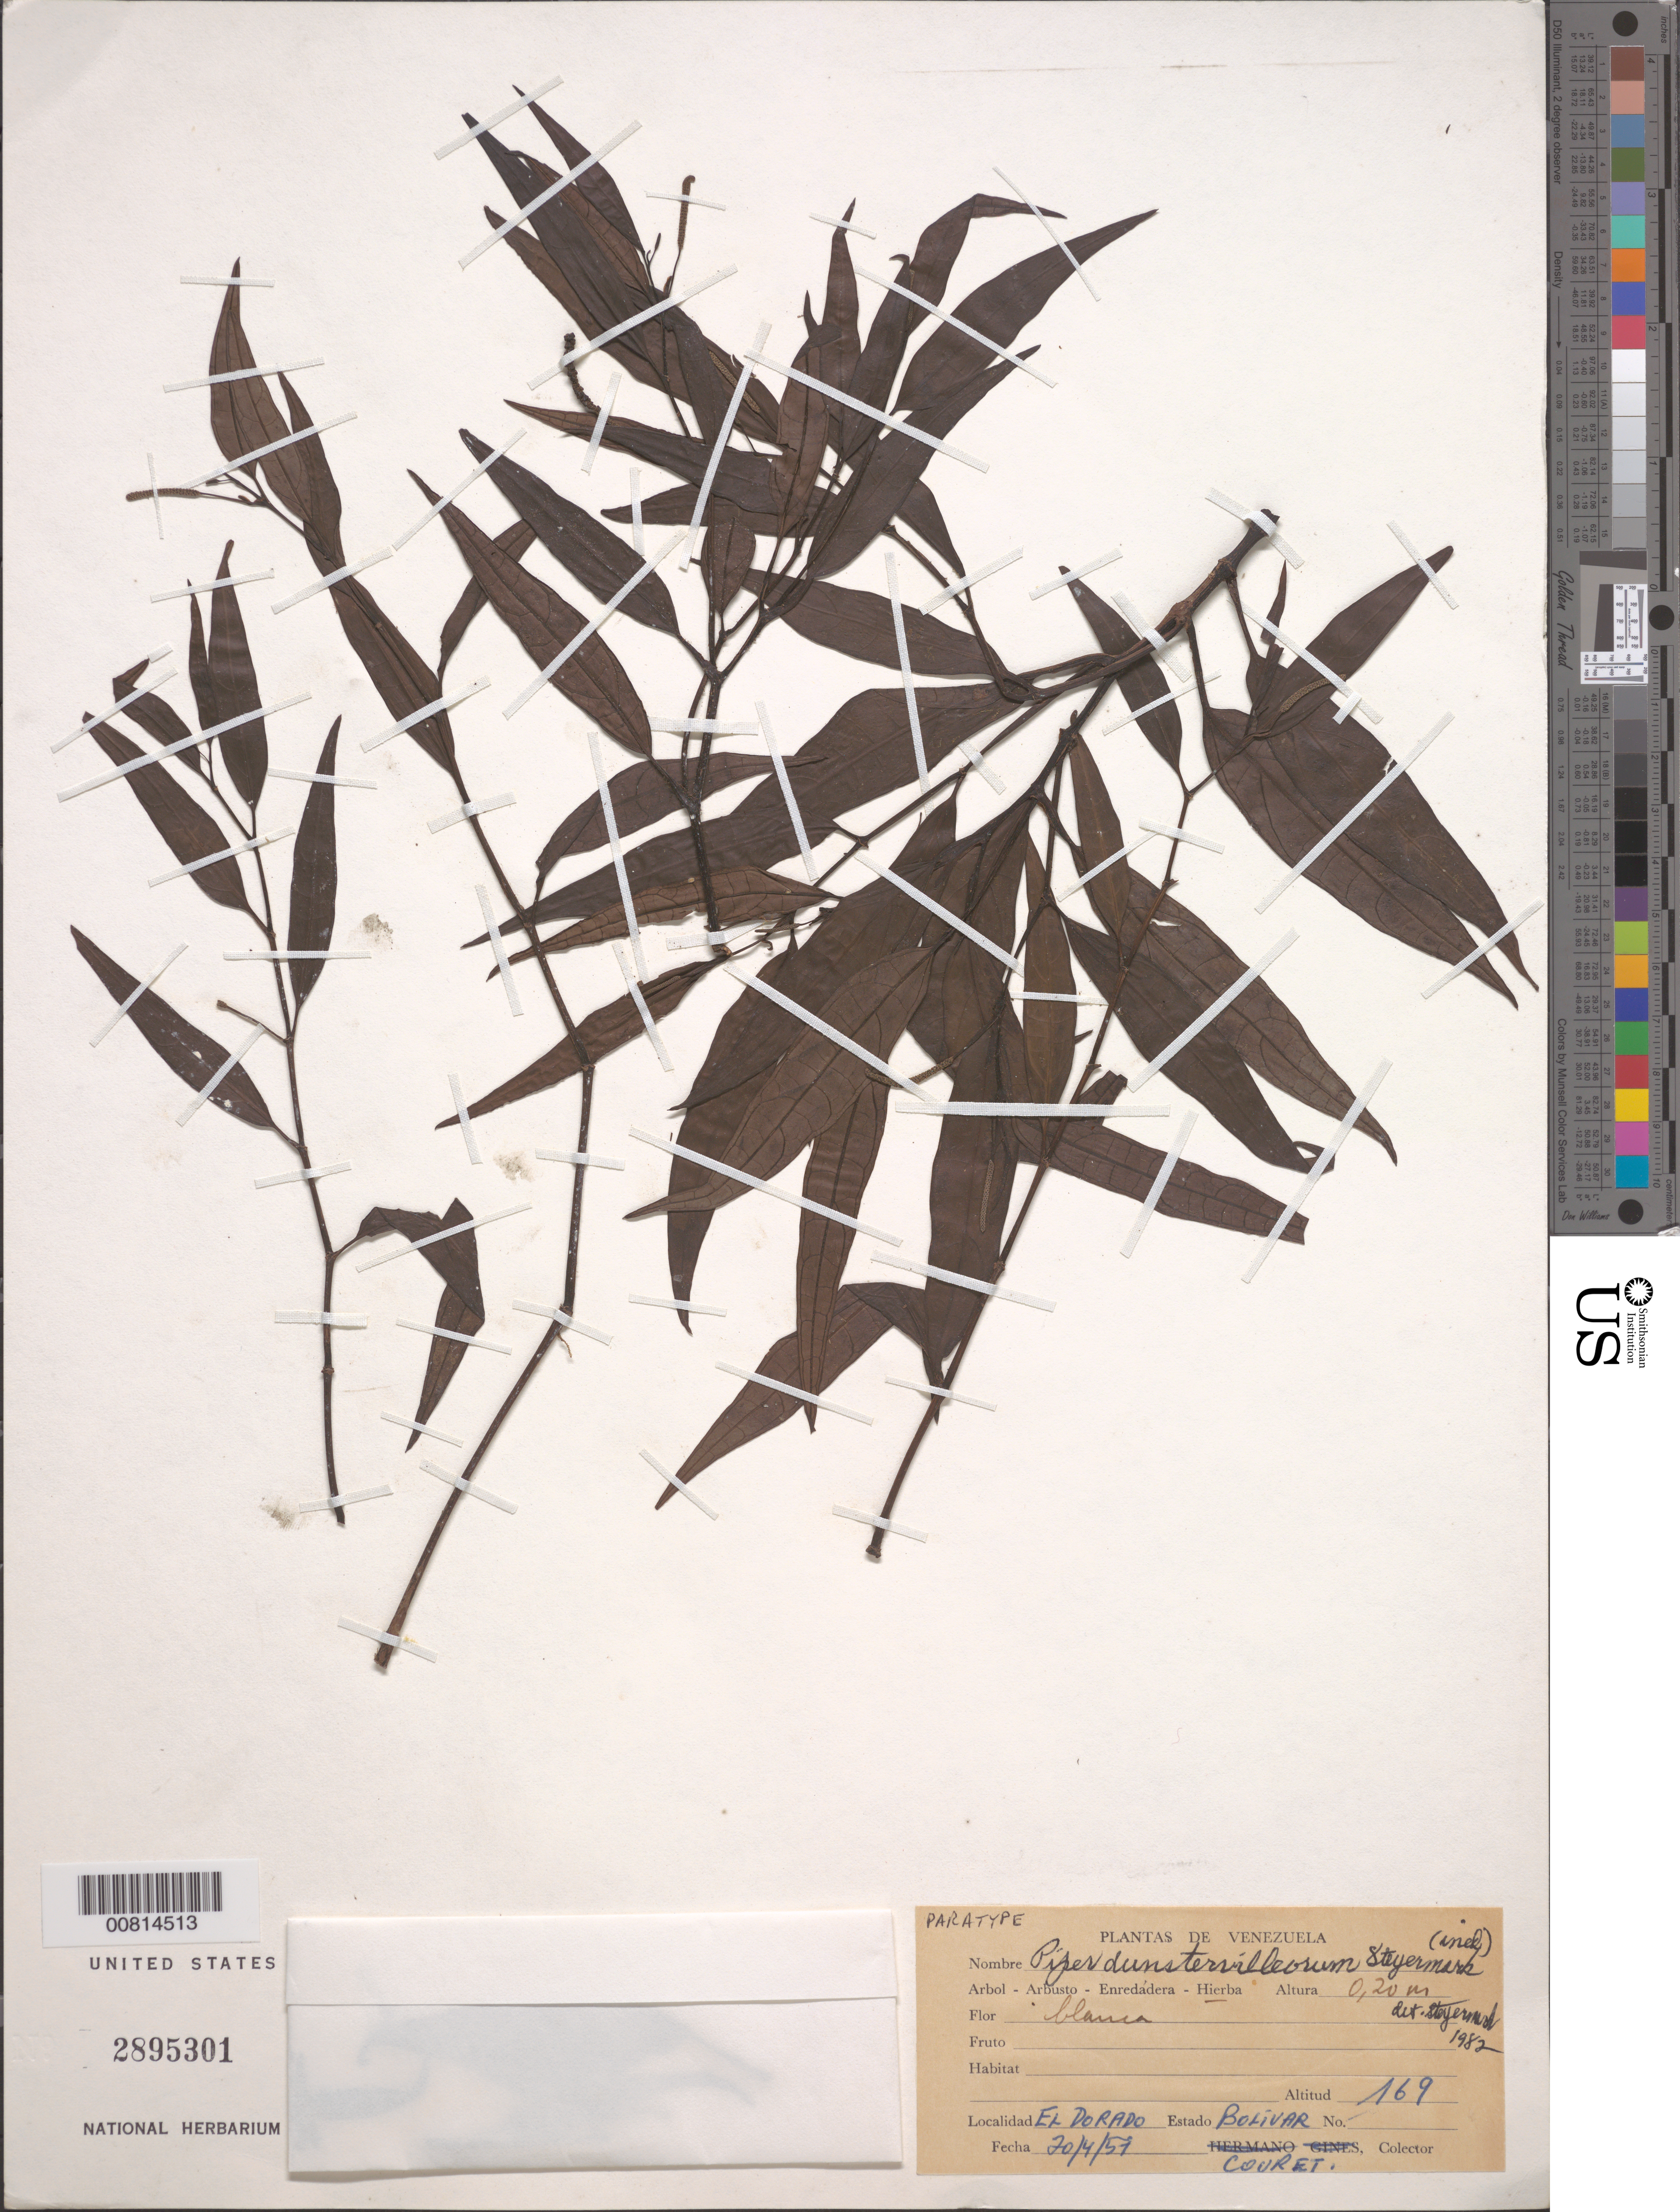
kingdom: Plantae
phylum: Tracheophyta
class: Magnoliopsida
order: Piperales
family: Piperaceae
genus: Piper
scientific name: Piper dunstervilleorum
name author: Steyerm.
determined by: Steyermark, Julian A., (VEN)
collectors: -. Couret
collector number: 169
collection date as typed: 20-Apr-57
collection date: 1957-04-20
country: Venezuela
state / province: Bolívar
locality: El Dorado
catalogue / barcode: US 2895301